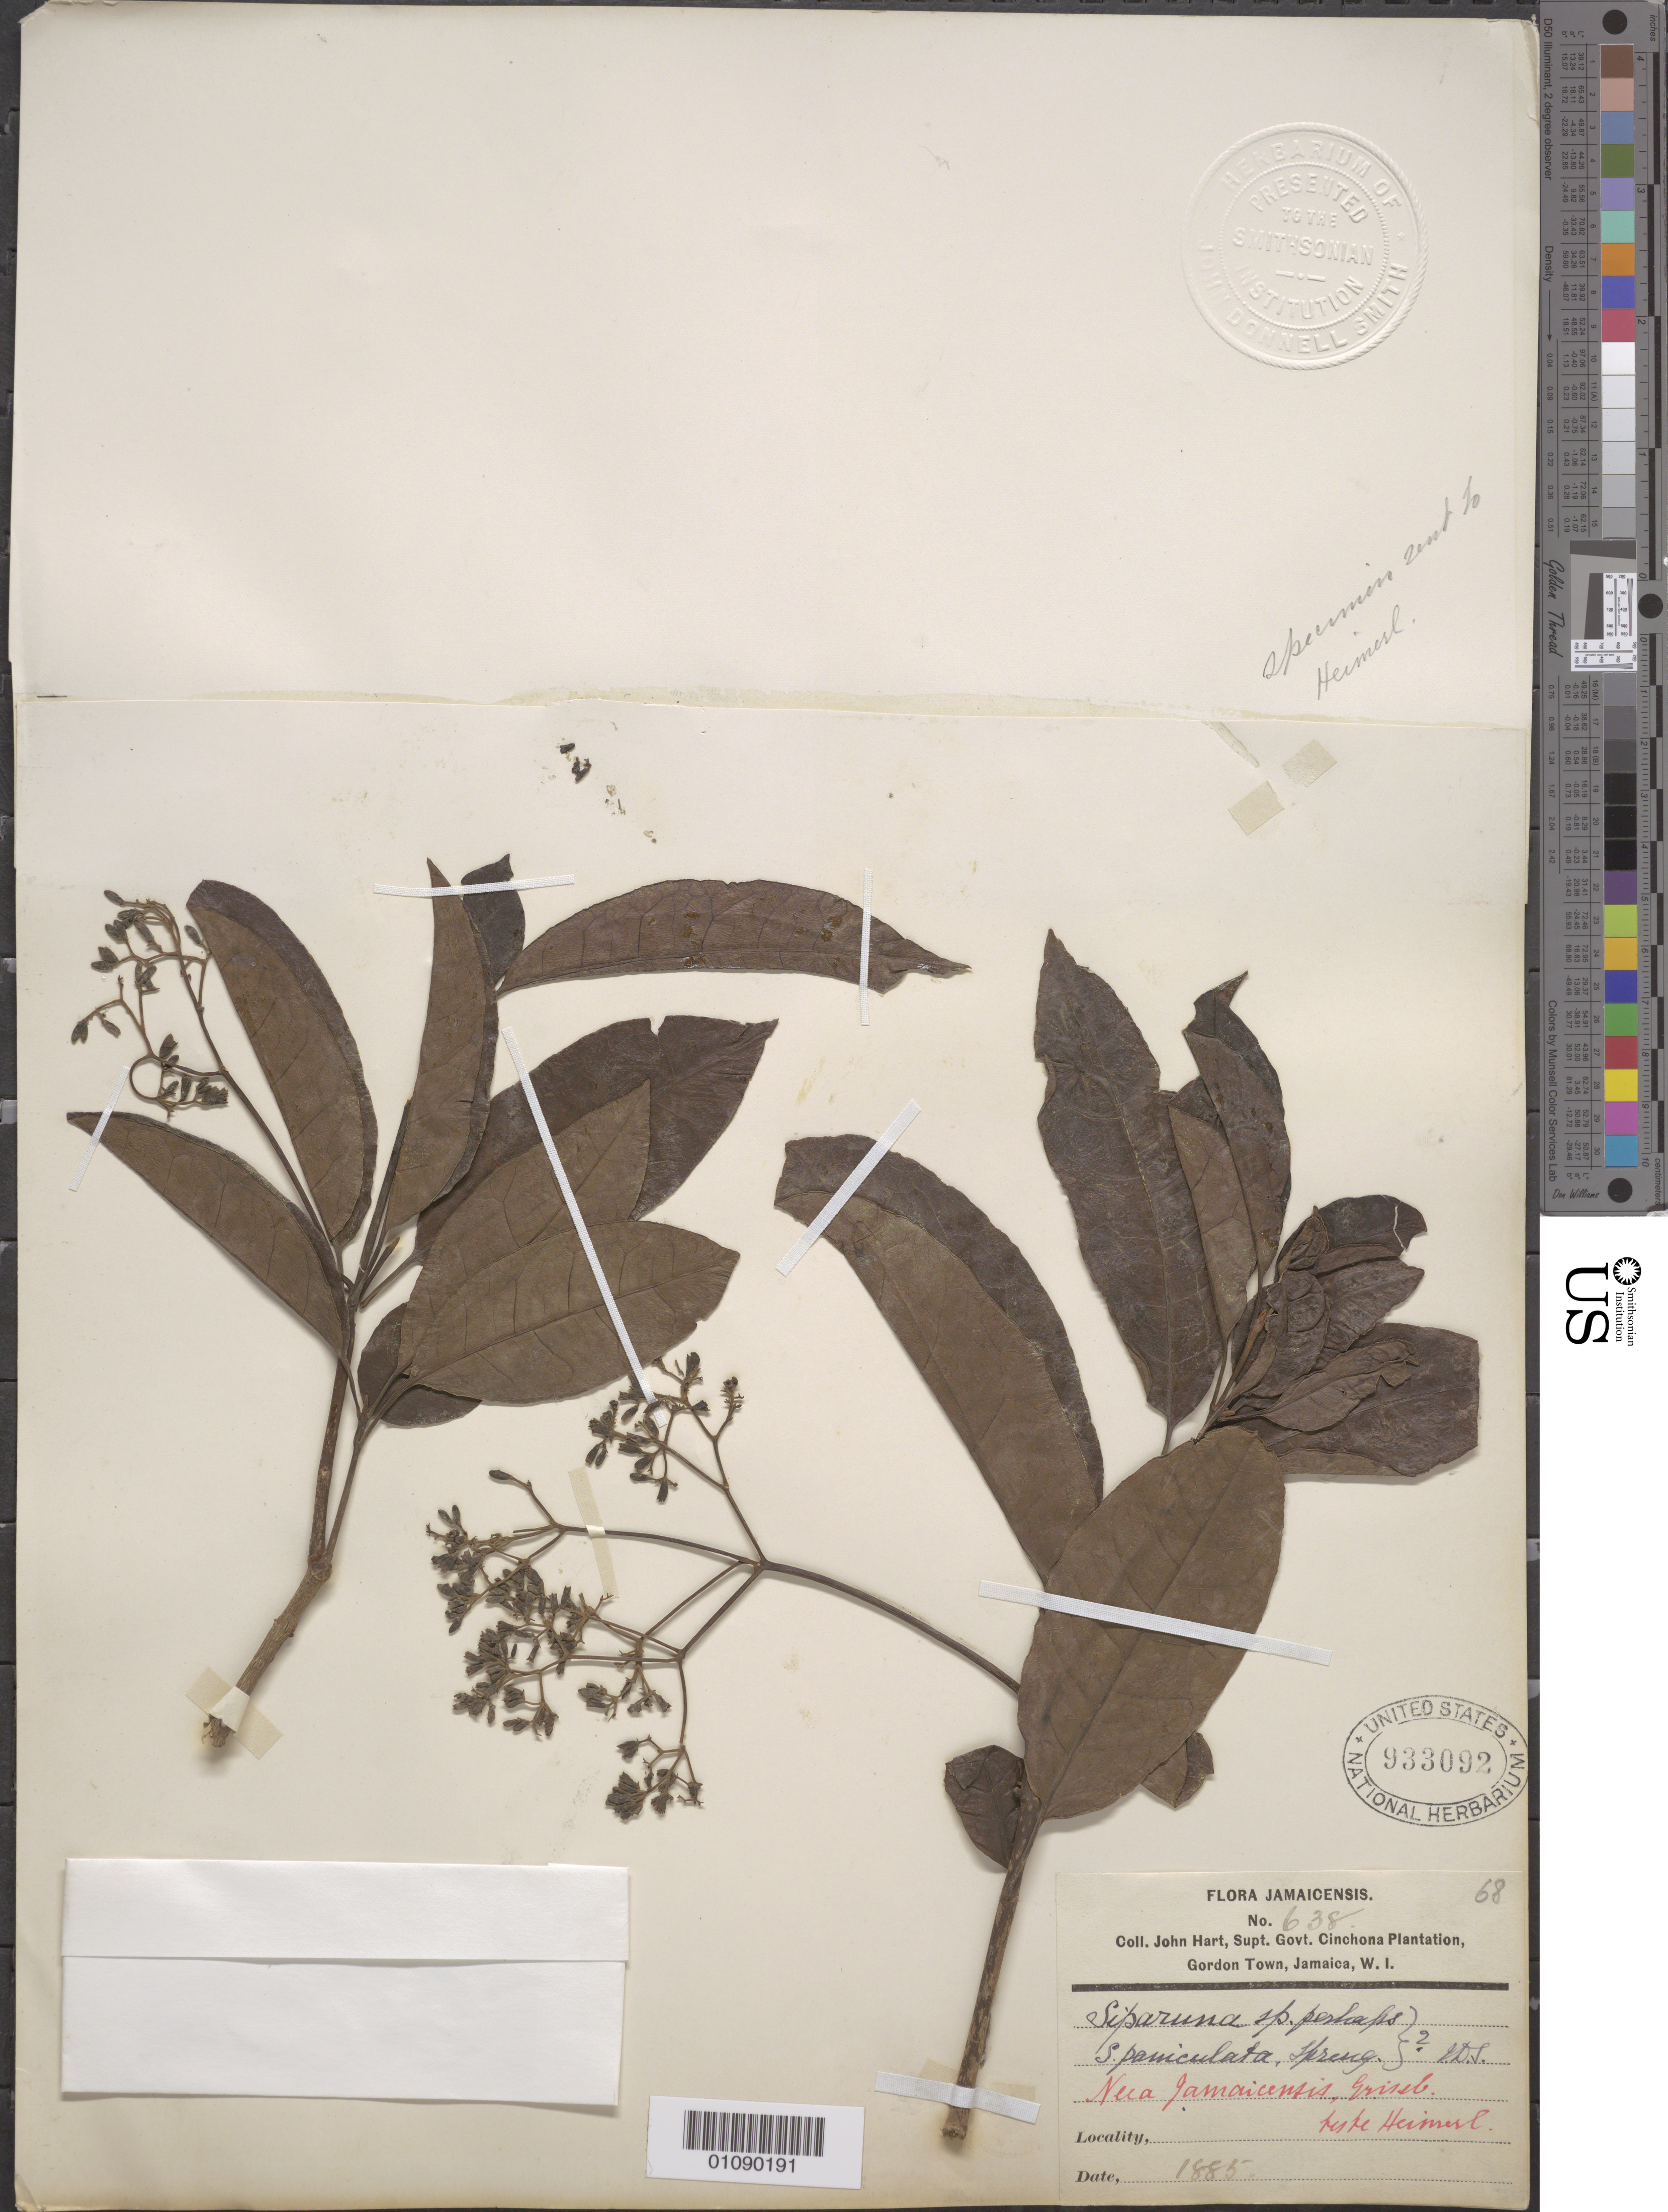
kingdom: Plantae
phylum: Tracheophyta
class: Magnoliopsida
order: Caryophyllales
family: Nyctaginaceae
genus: Neea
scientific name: Neea jamaicensis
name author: Griseb.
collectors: J. H. Hart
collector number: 638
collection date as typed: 1885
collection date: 1885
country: Jamaica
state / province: Saint Andrew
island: Jamaica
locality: Gordon Town, Cinchona Plantation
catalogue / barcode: US 933092